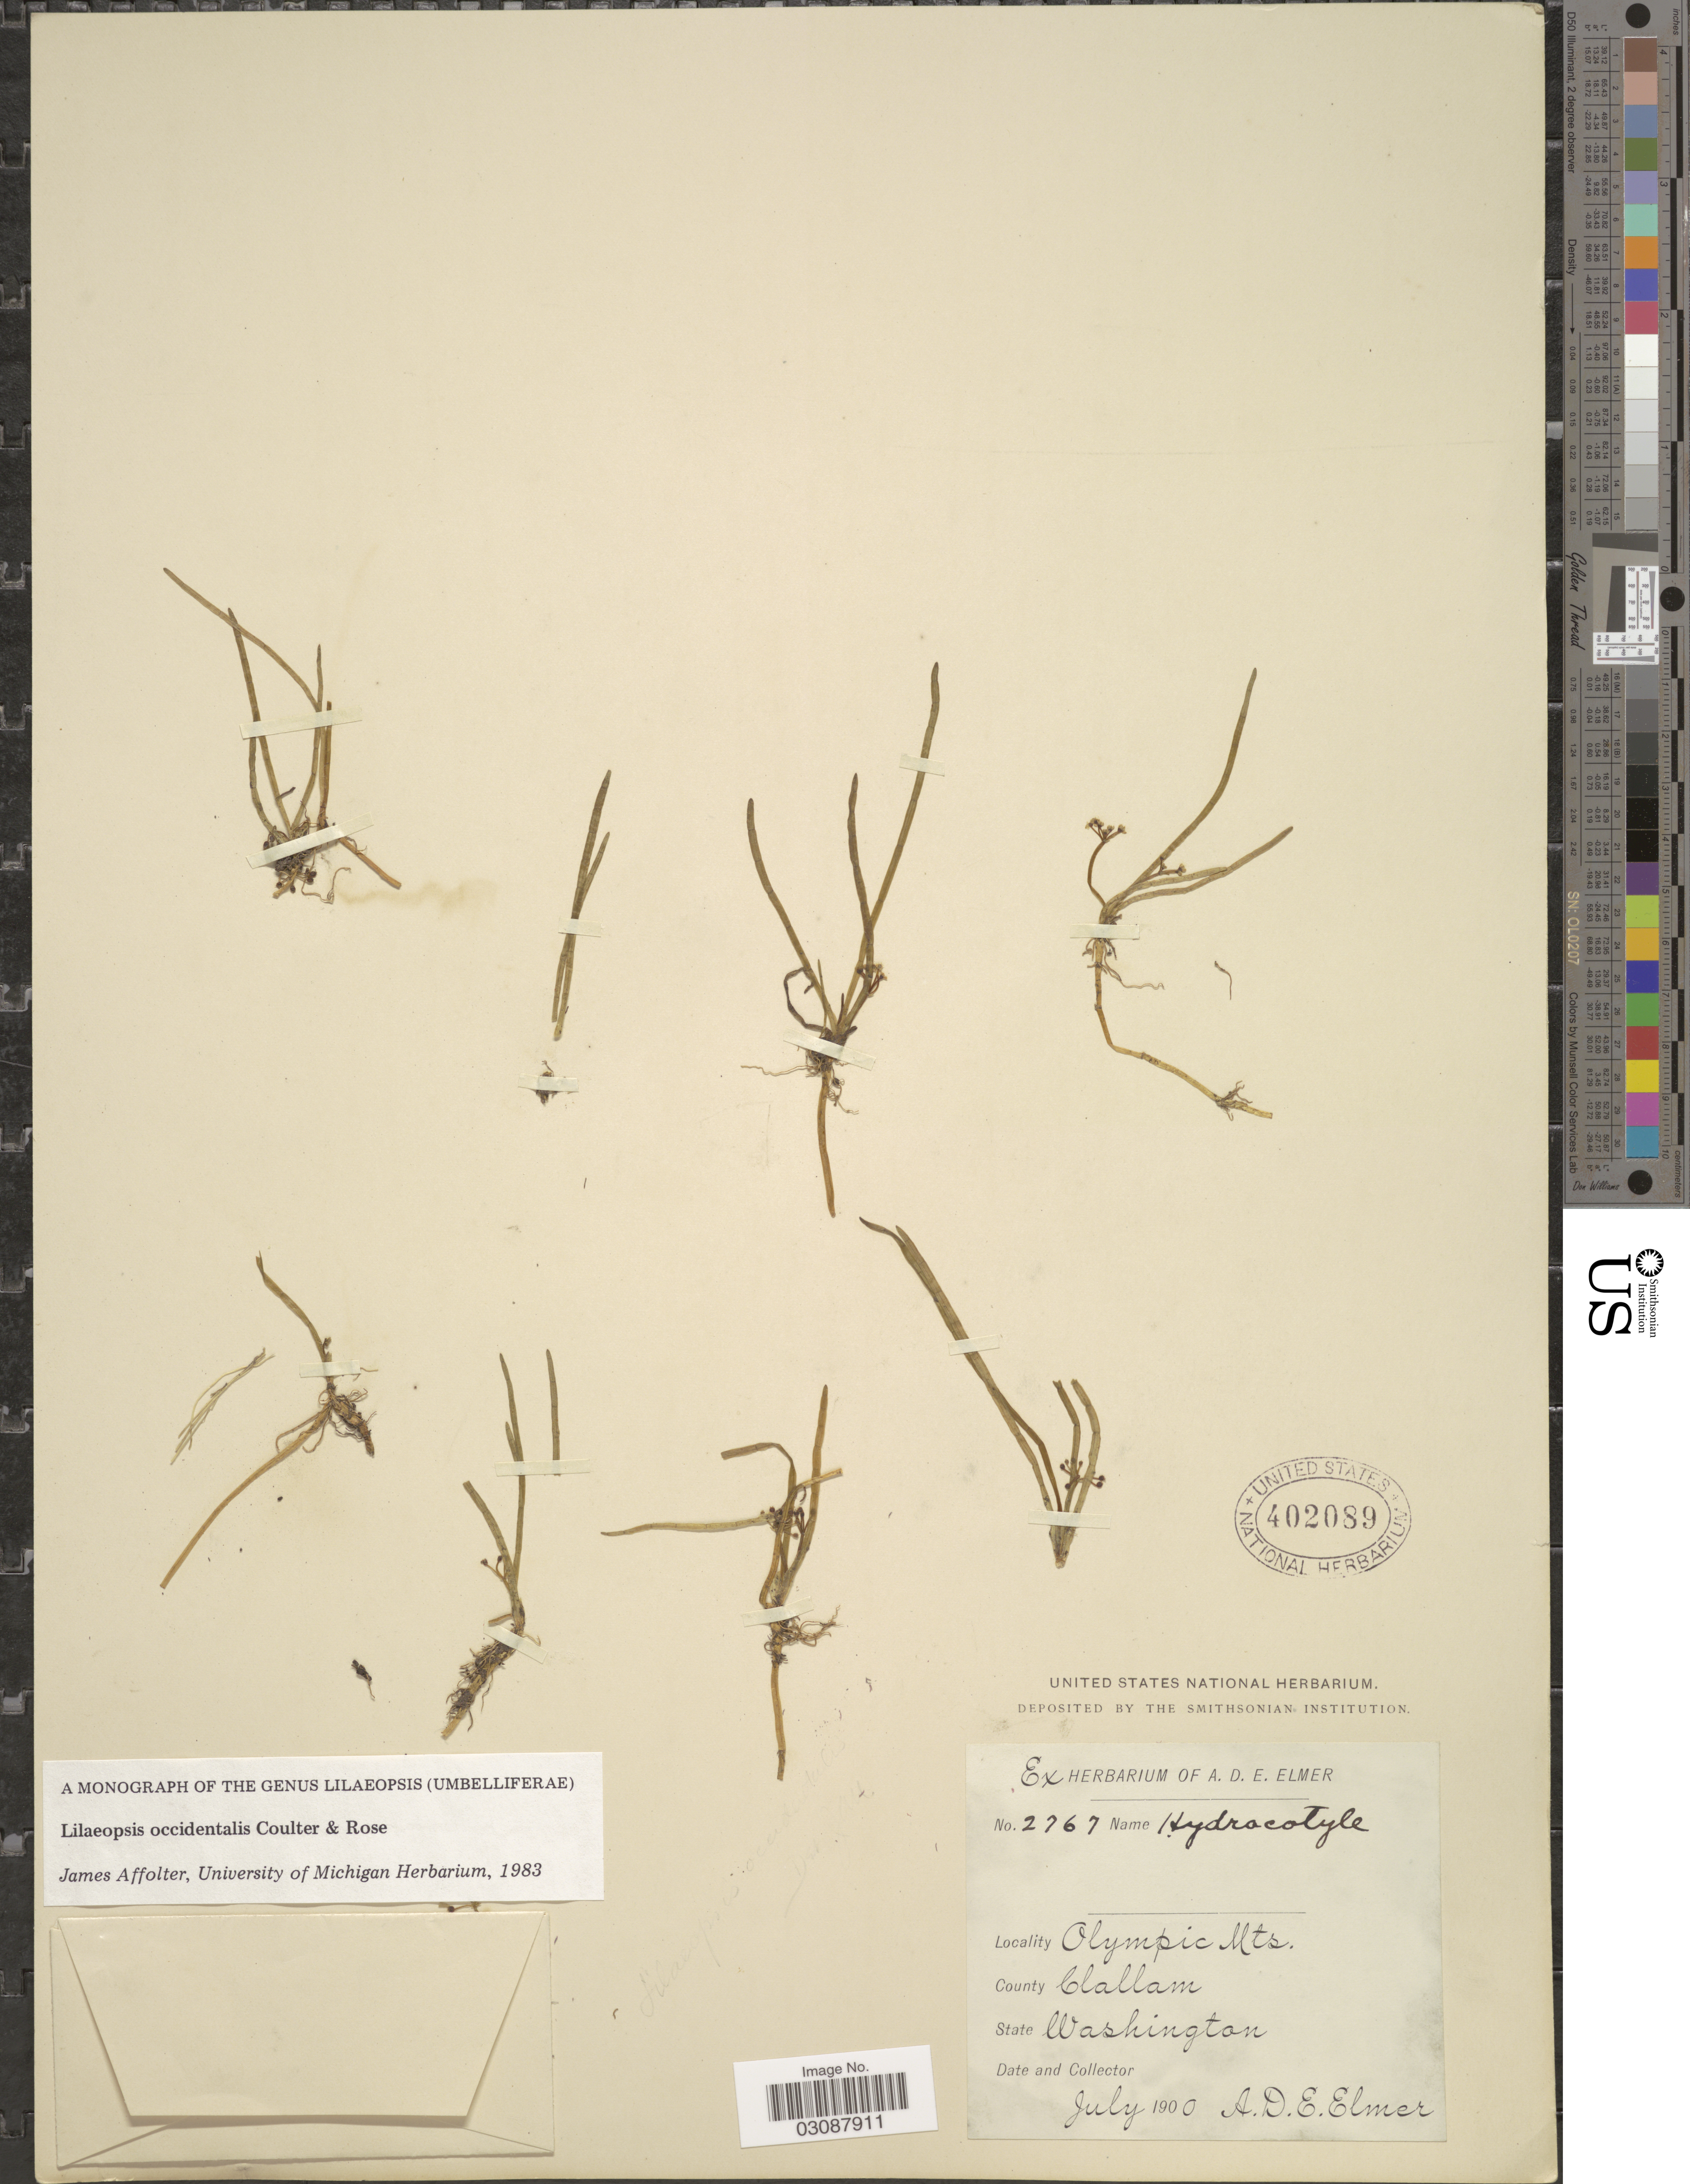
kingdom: Plantae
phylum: Tracheophyta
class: Magnoliopsida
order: Apiales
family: Apiaceae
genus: Lilaeopsis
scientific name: Lilaeopsis occidentalis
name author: J.M. Coult. & Rose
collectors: A. D. E. Elmer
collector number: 2767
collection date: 1900-07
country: United States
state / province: Washington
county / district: Clallam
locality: Olympic Mts. County Clallam.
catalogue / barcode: US 402089